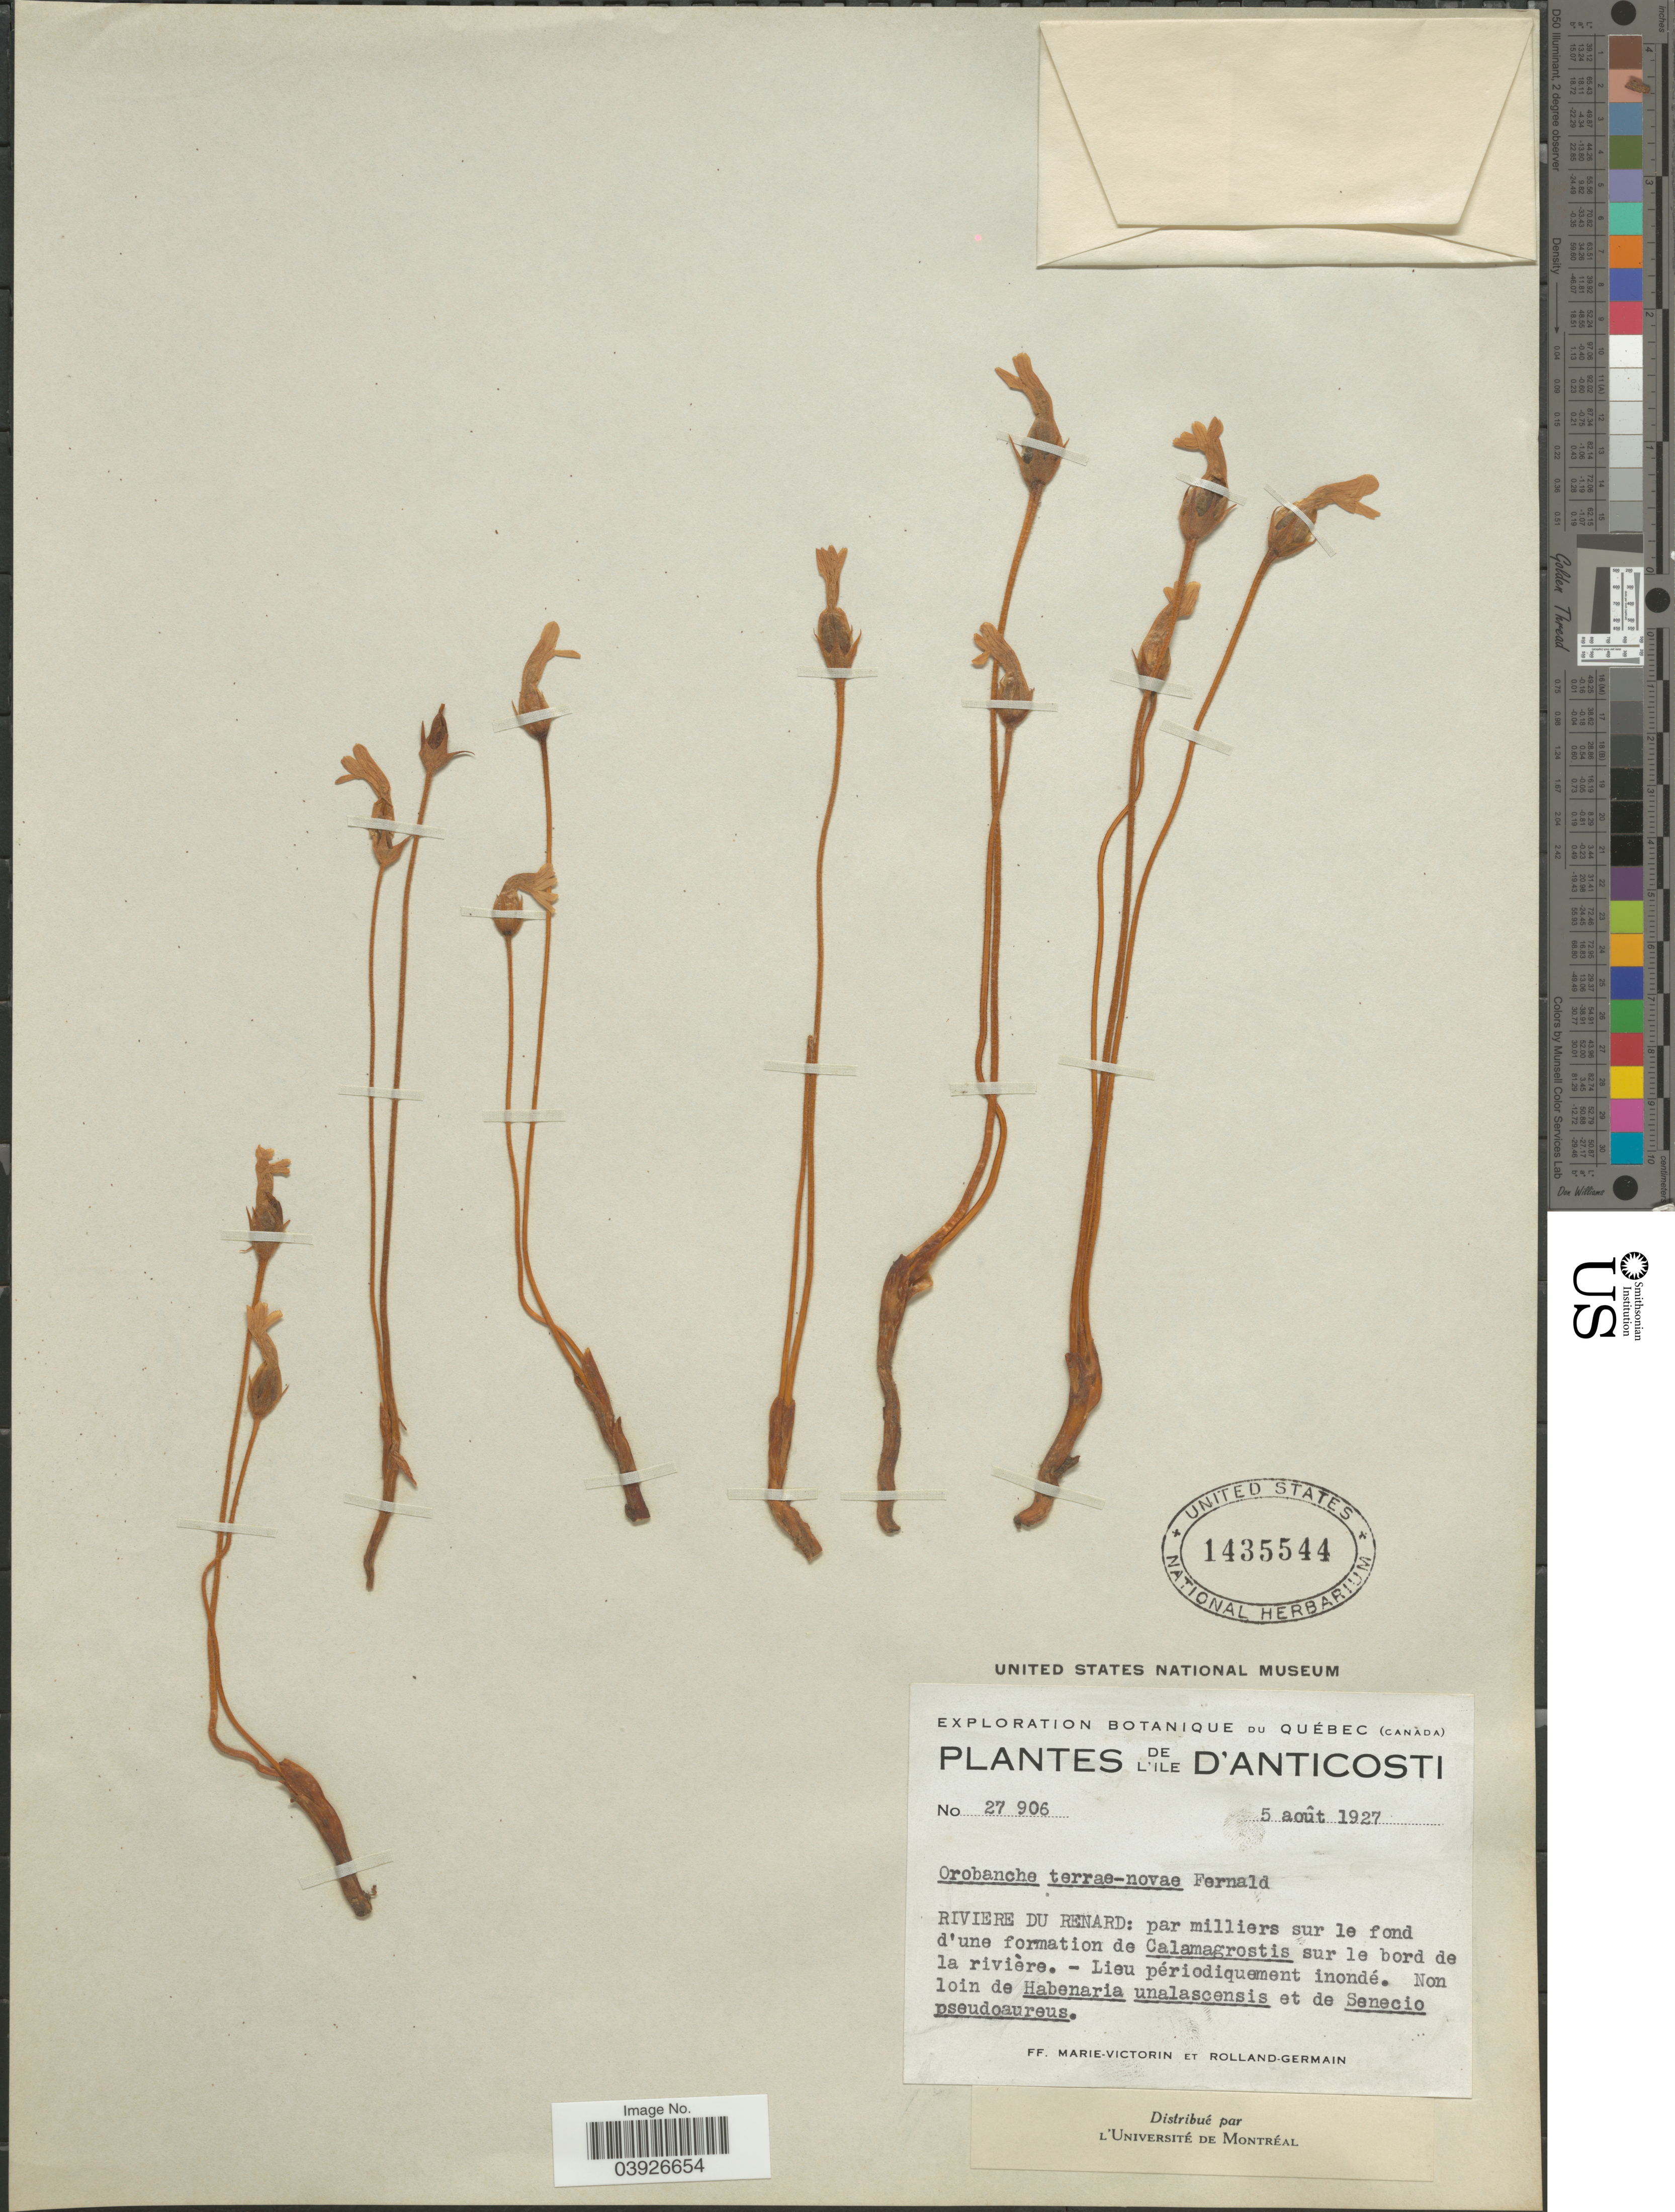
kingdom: Plantae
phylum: Tracheophyta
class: Magnoliopsida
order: Lamiales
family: Orobanchaceae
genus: Orobanche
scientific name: Orobanche terrae-novae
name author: Fernald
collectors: F. Marie-Victorin & Rolland-Germain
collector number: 27906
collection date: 1927-08-05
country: Canada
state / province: Quebec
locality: L'Ile D'Anticosti. Riviere du Renard.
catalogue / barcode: US 1435544